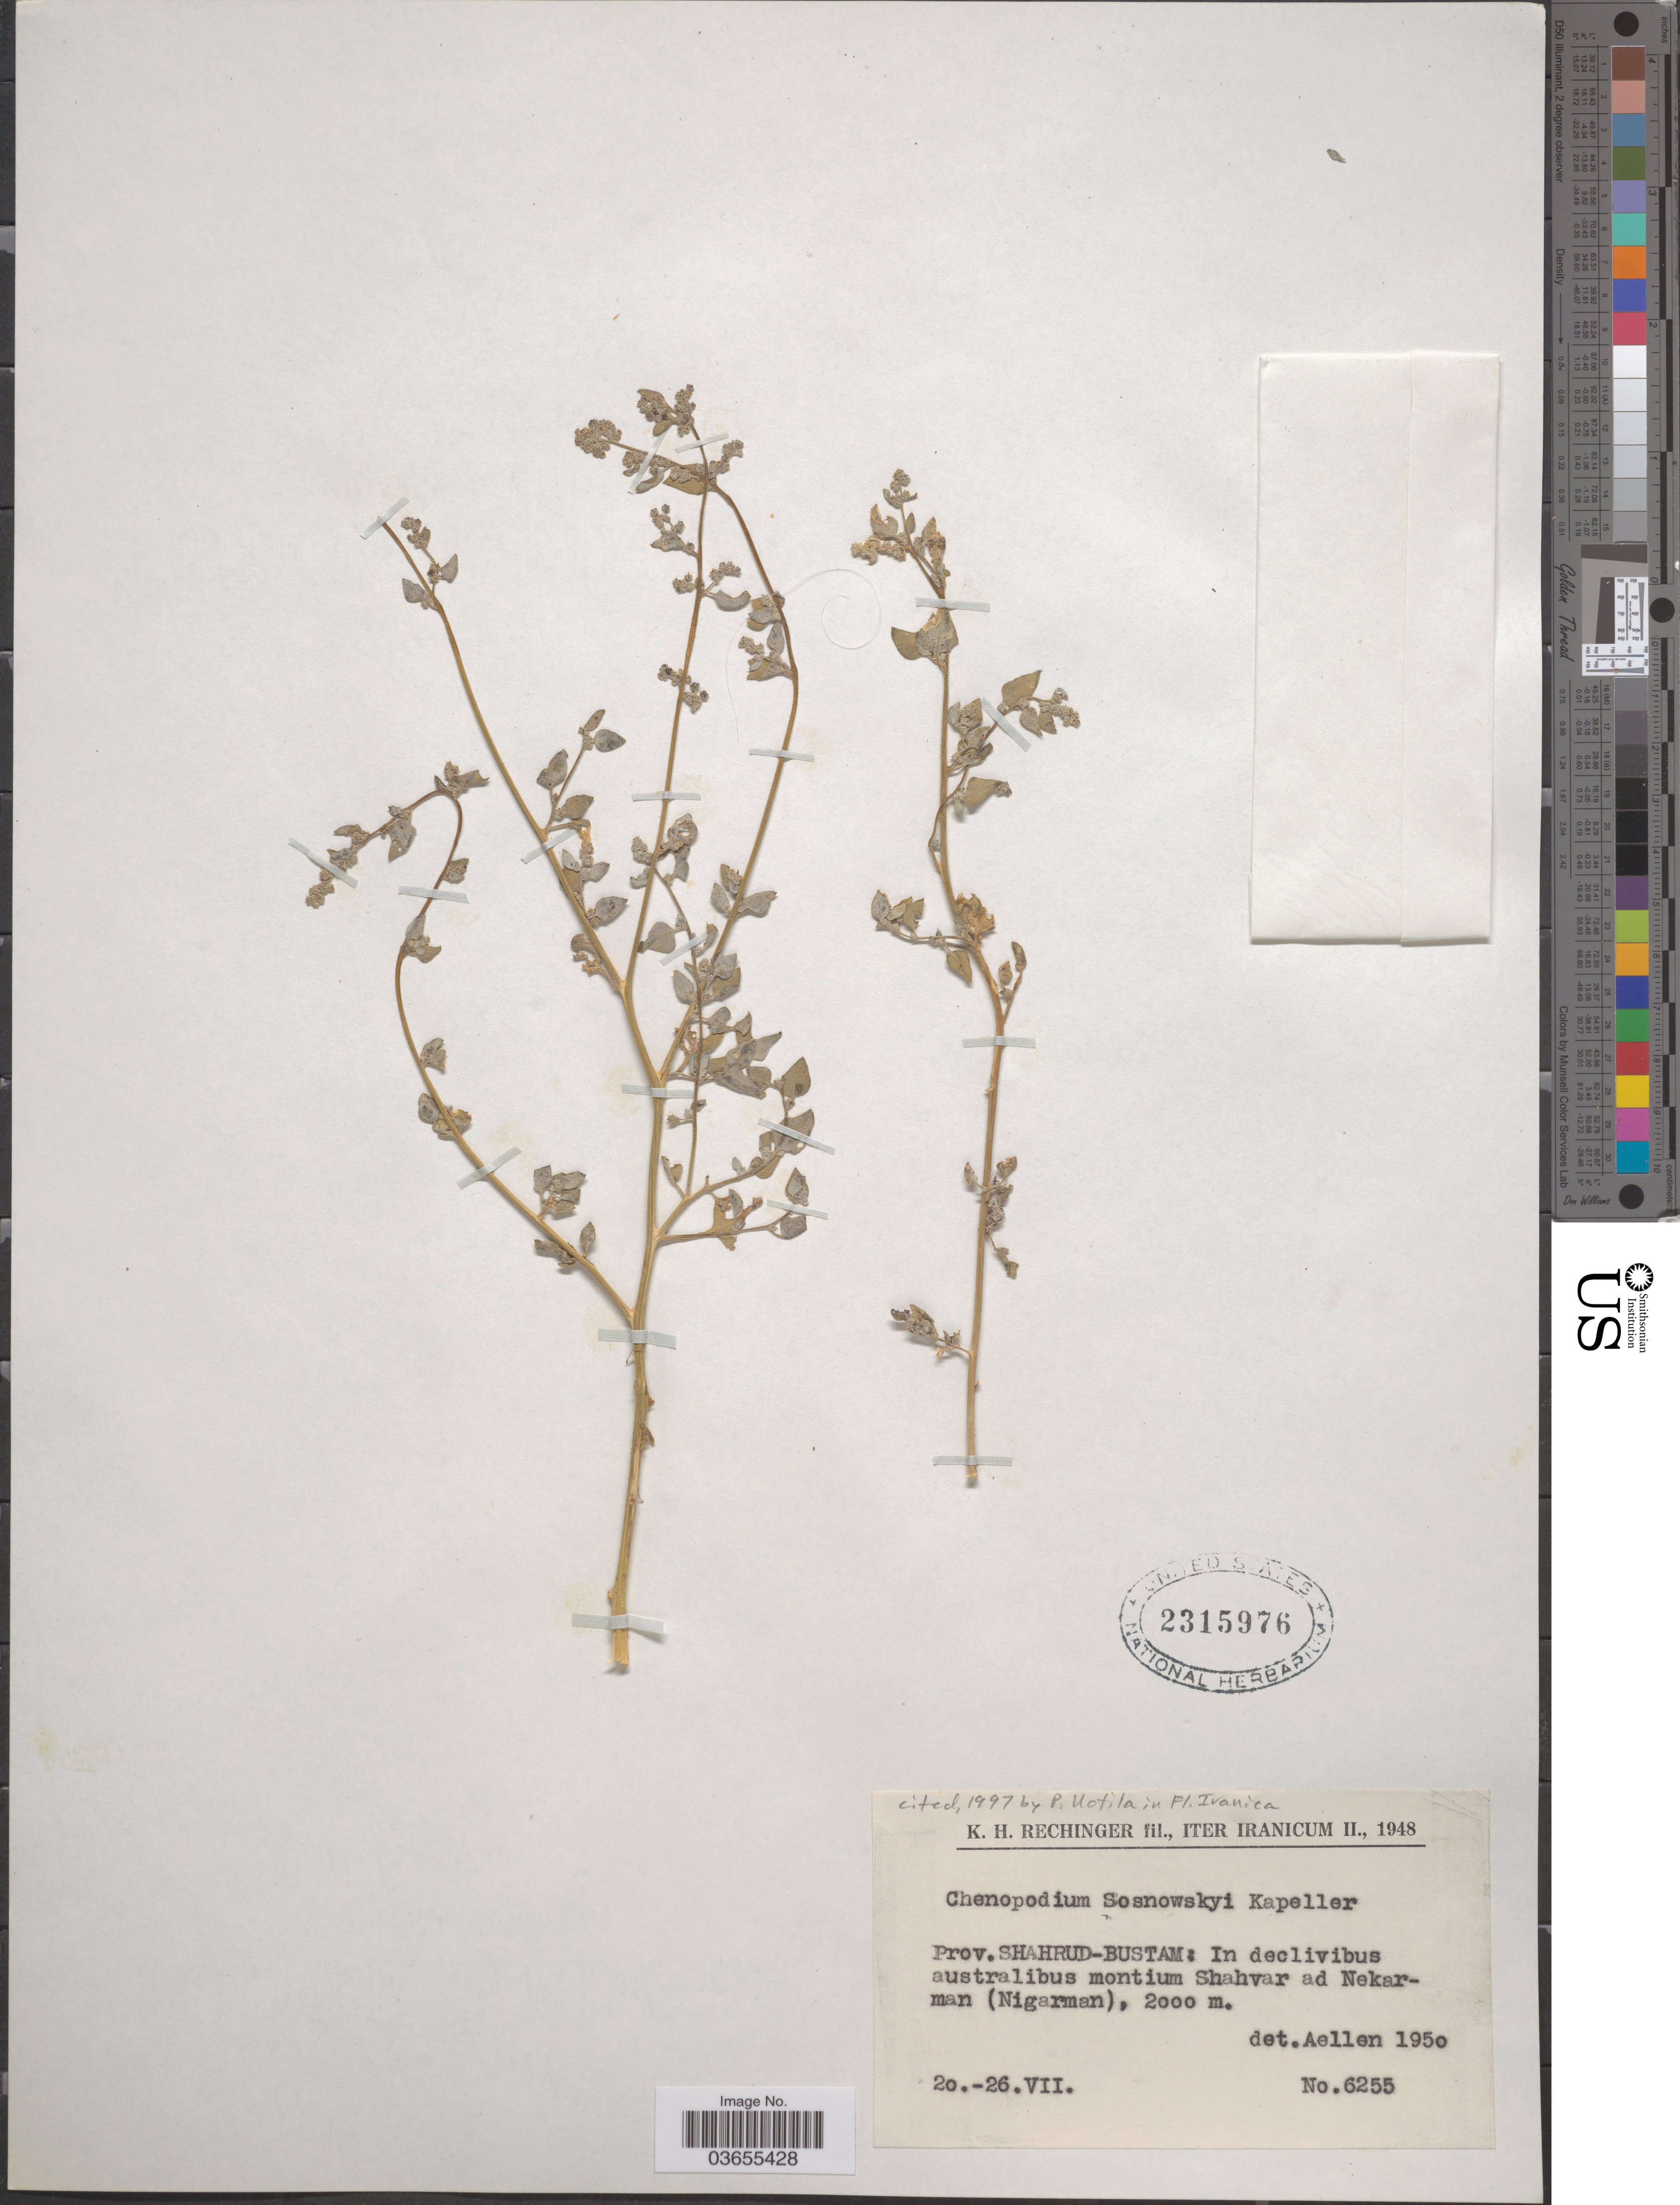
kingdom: Plantae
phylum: Tracheophyta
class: Magnoliopsida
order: Caryophyllales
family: Amaranthaceae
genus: Chenopodium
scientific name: Chenopodium sosnowskyi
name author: Kapeller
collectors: K. H. Rechinger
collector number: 6255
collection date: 1948-07-20/1948-07-26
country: Iran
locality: Prov. Shahrud-Bustam: In declivibus australibus montium Shahvar ad Nekarman (Nigarman).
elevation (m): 2000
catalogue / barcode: US 2315976